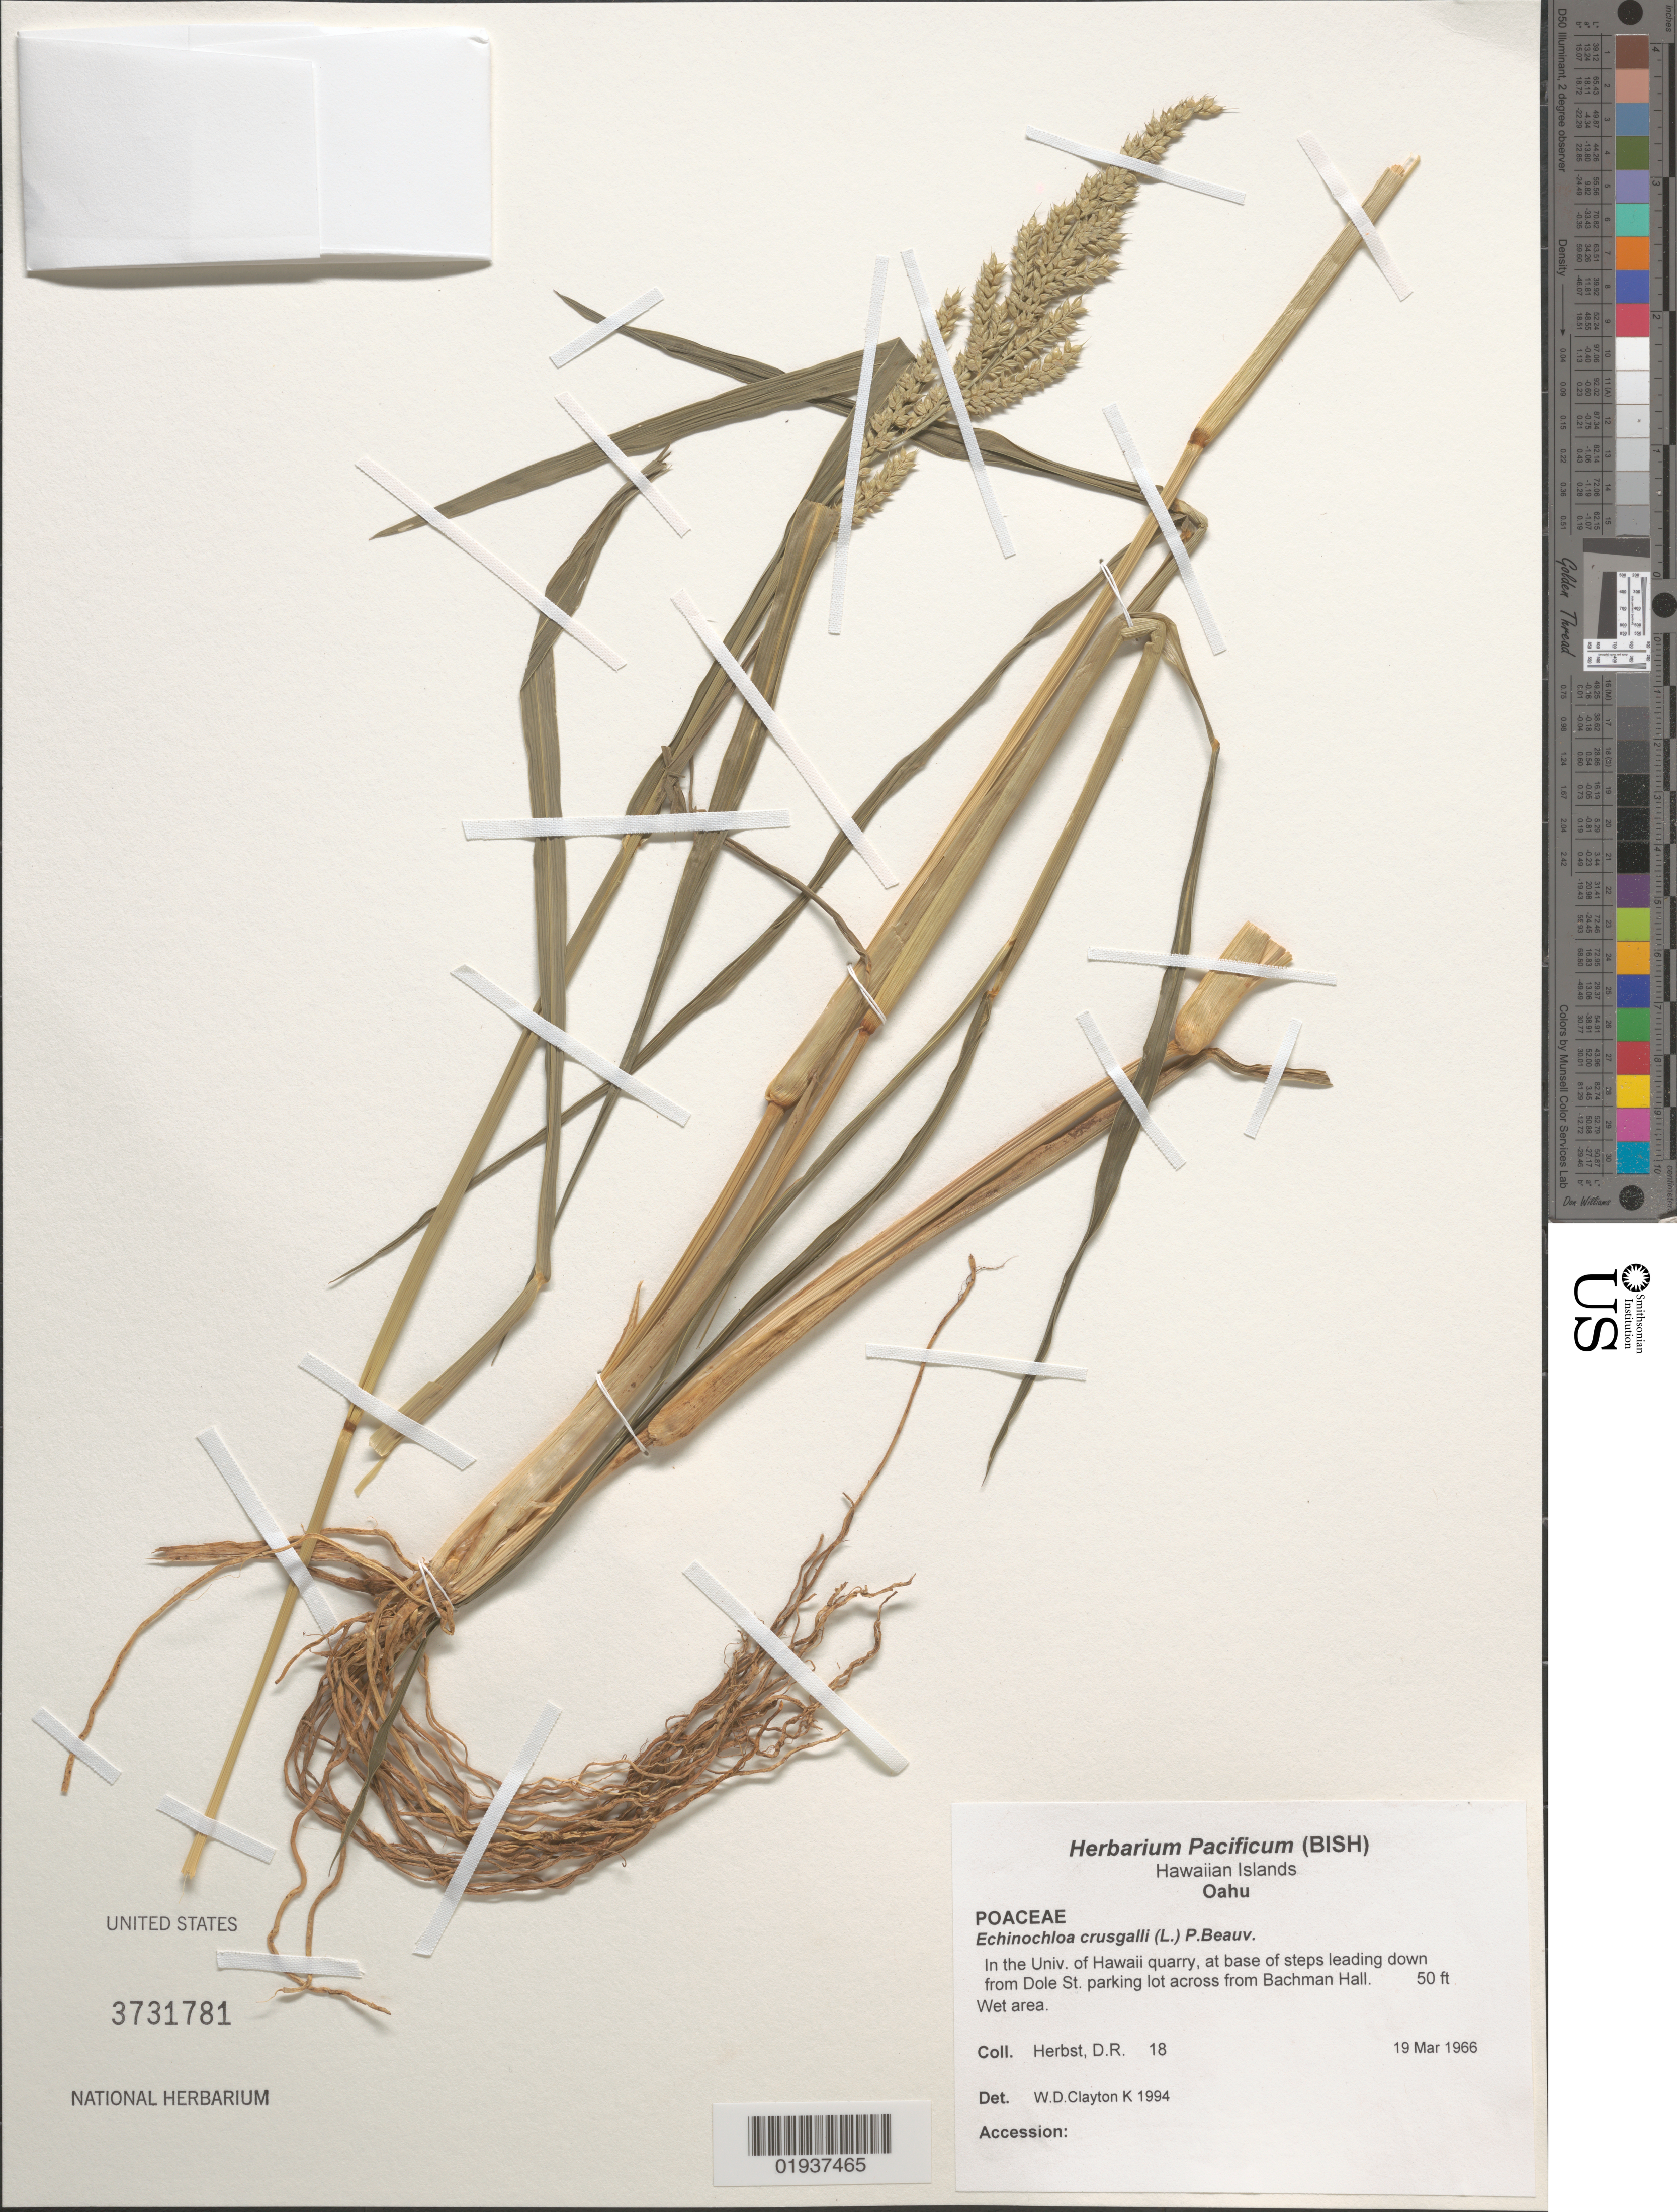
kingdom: Plantae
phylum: Tracheophyta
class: Liliopsida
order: Poales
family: Poaceae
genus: Echinochloa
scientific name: Echinochloa crus-galli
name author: (L.) P. Beauv.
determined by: Clayton, W. D.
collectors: D. R. Herbst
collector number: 18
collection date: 1966-03-19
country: United States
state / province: Hawaii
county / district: Honolulu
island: Oahu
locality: University of Hawaii campus, quarry, base of steps leading down from Dole St. parking lot across from Bachman Hall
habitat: Wet area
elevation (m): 15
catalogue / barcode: US 3731781